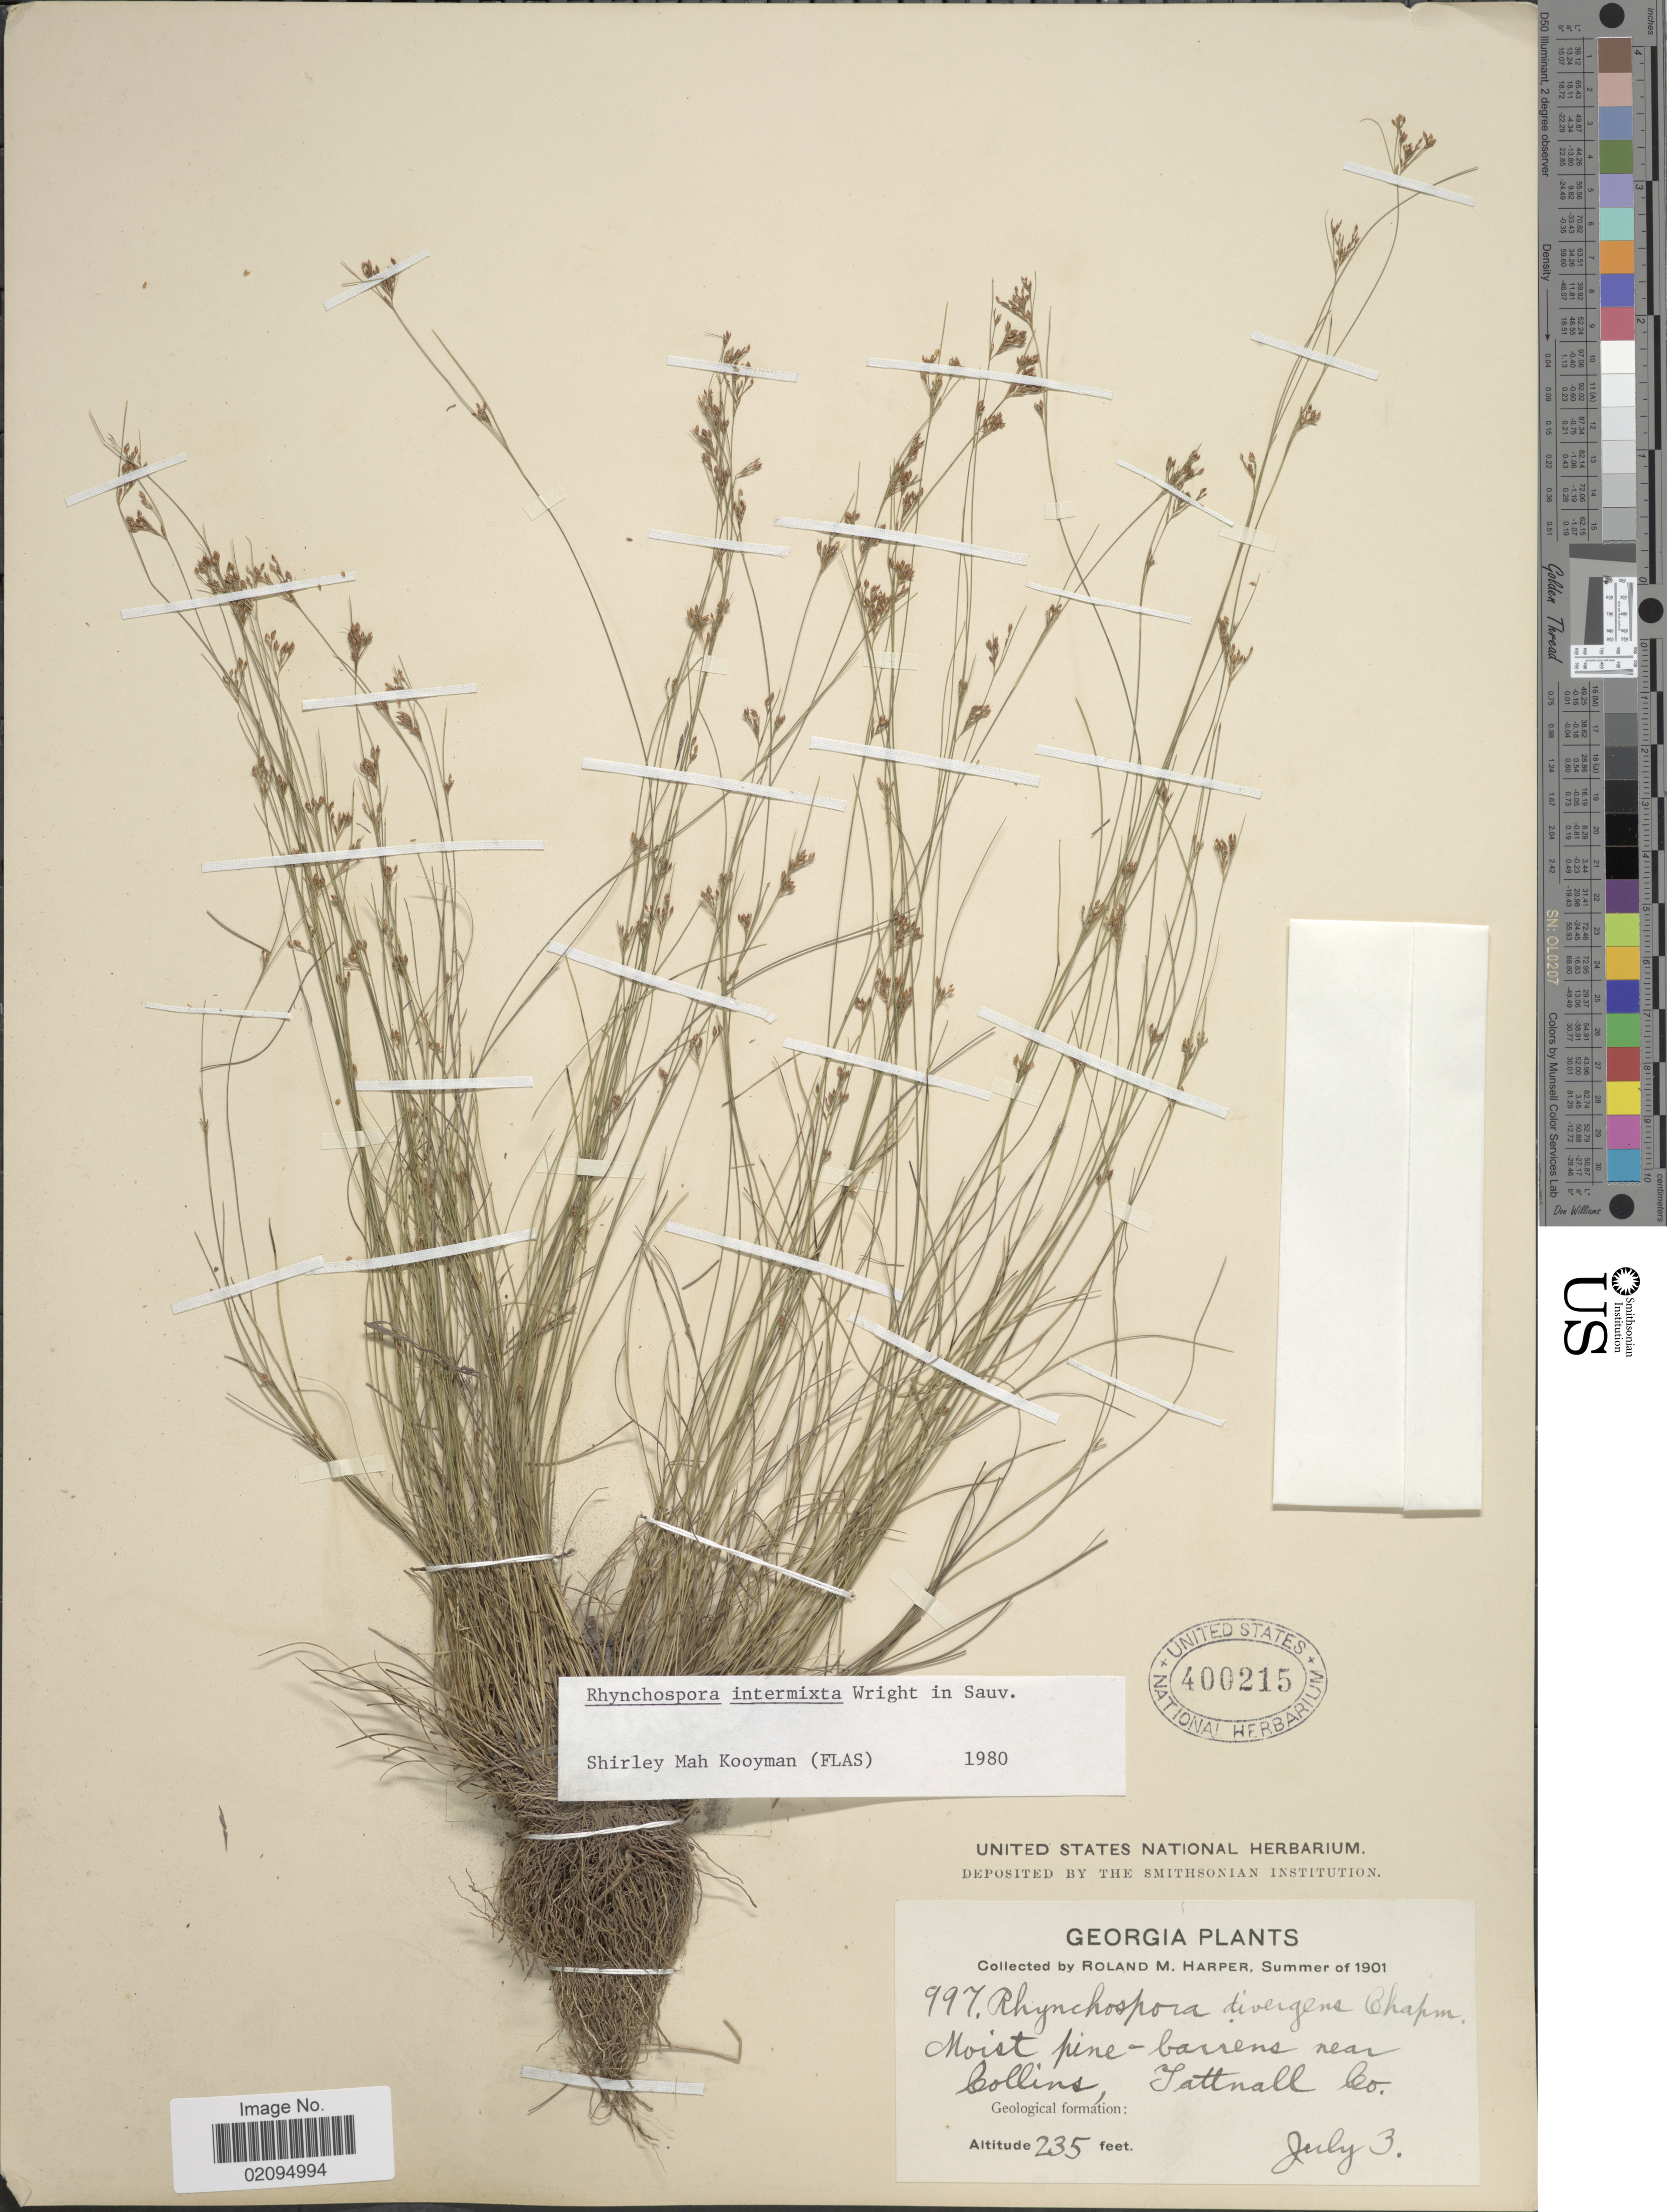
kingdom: Plantae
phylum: Tracheophyta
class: Liliopsida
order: Poales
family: Cyperaceae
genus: Rhynchospora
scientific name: Rhynchospora intermixta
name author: C. Wright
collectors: R. M. Harper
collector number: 997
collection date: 1901-07-03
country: United States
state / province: Georgia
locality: Near Collins Tattnall Co.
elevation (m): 72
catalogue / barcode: US 400215